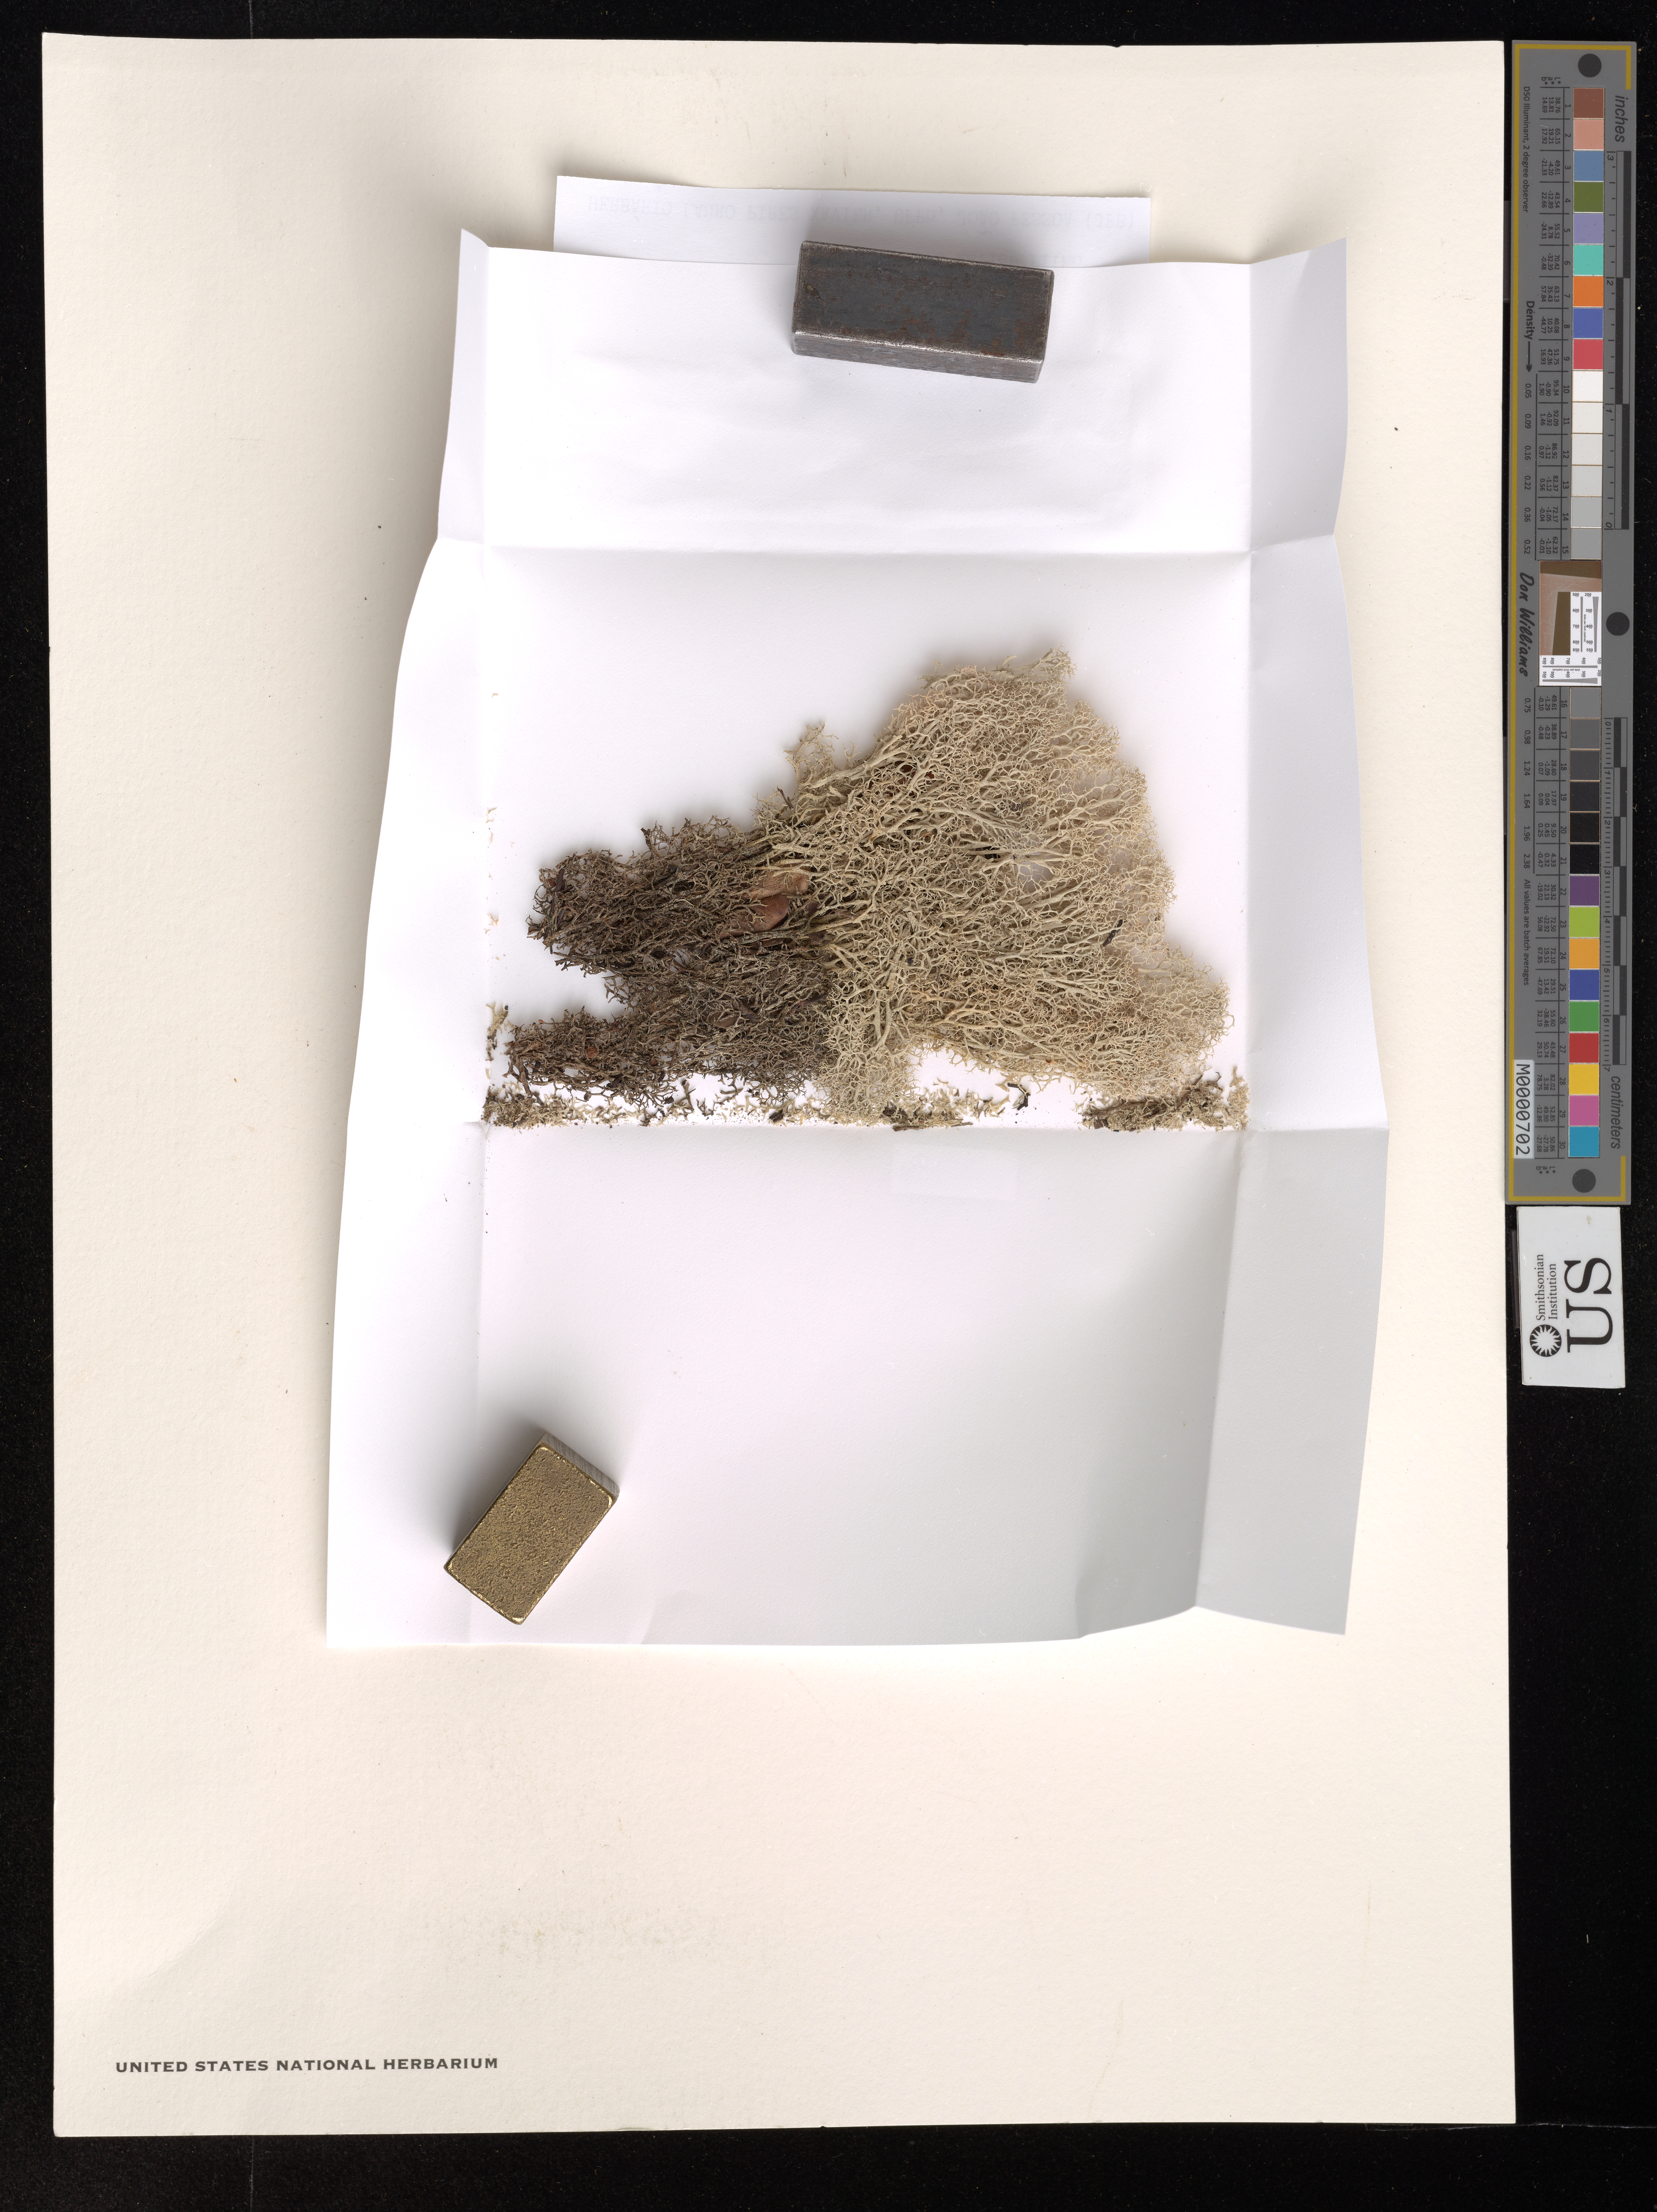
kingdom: Fungi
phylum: Ascomycota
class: Lecanoromycetes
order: Lecanorales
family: Cladoniaceae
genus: Cladina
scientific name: Cladina dendroides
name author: (Abbayes) Ahti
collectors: T. T. Ahti & L. Xavier Filho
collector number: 45648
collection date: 1987-01-07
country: Brazil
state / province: Paraíba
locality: Municipio Santa Rita: c. 15 km NW of Santa Rita.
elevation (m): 120